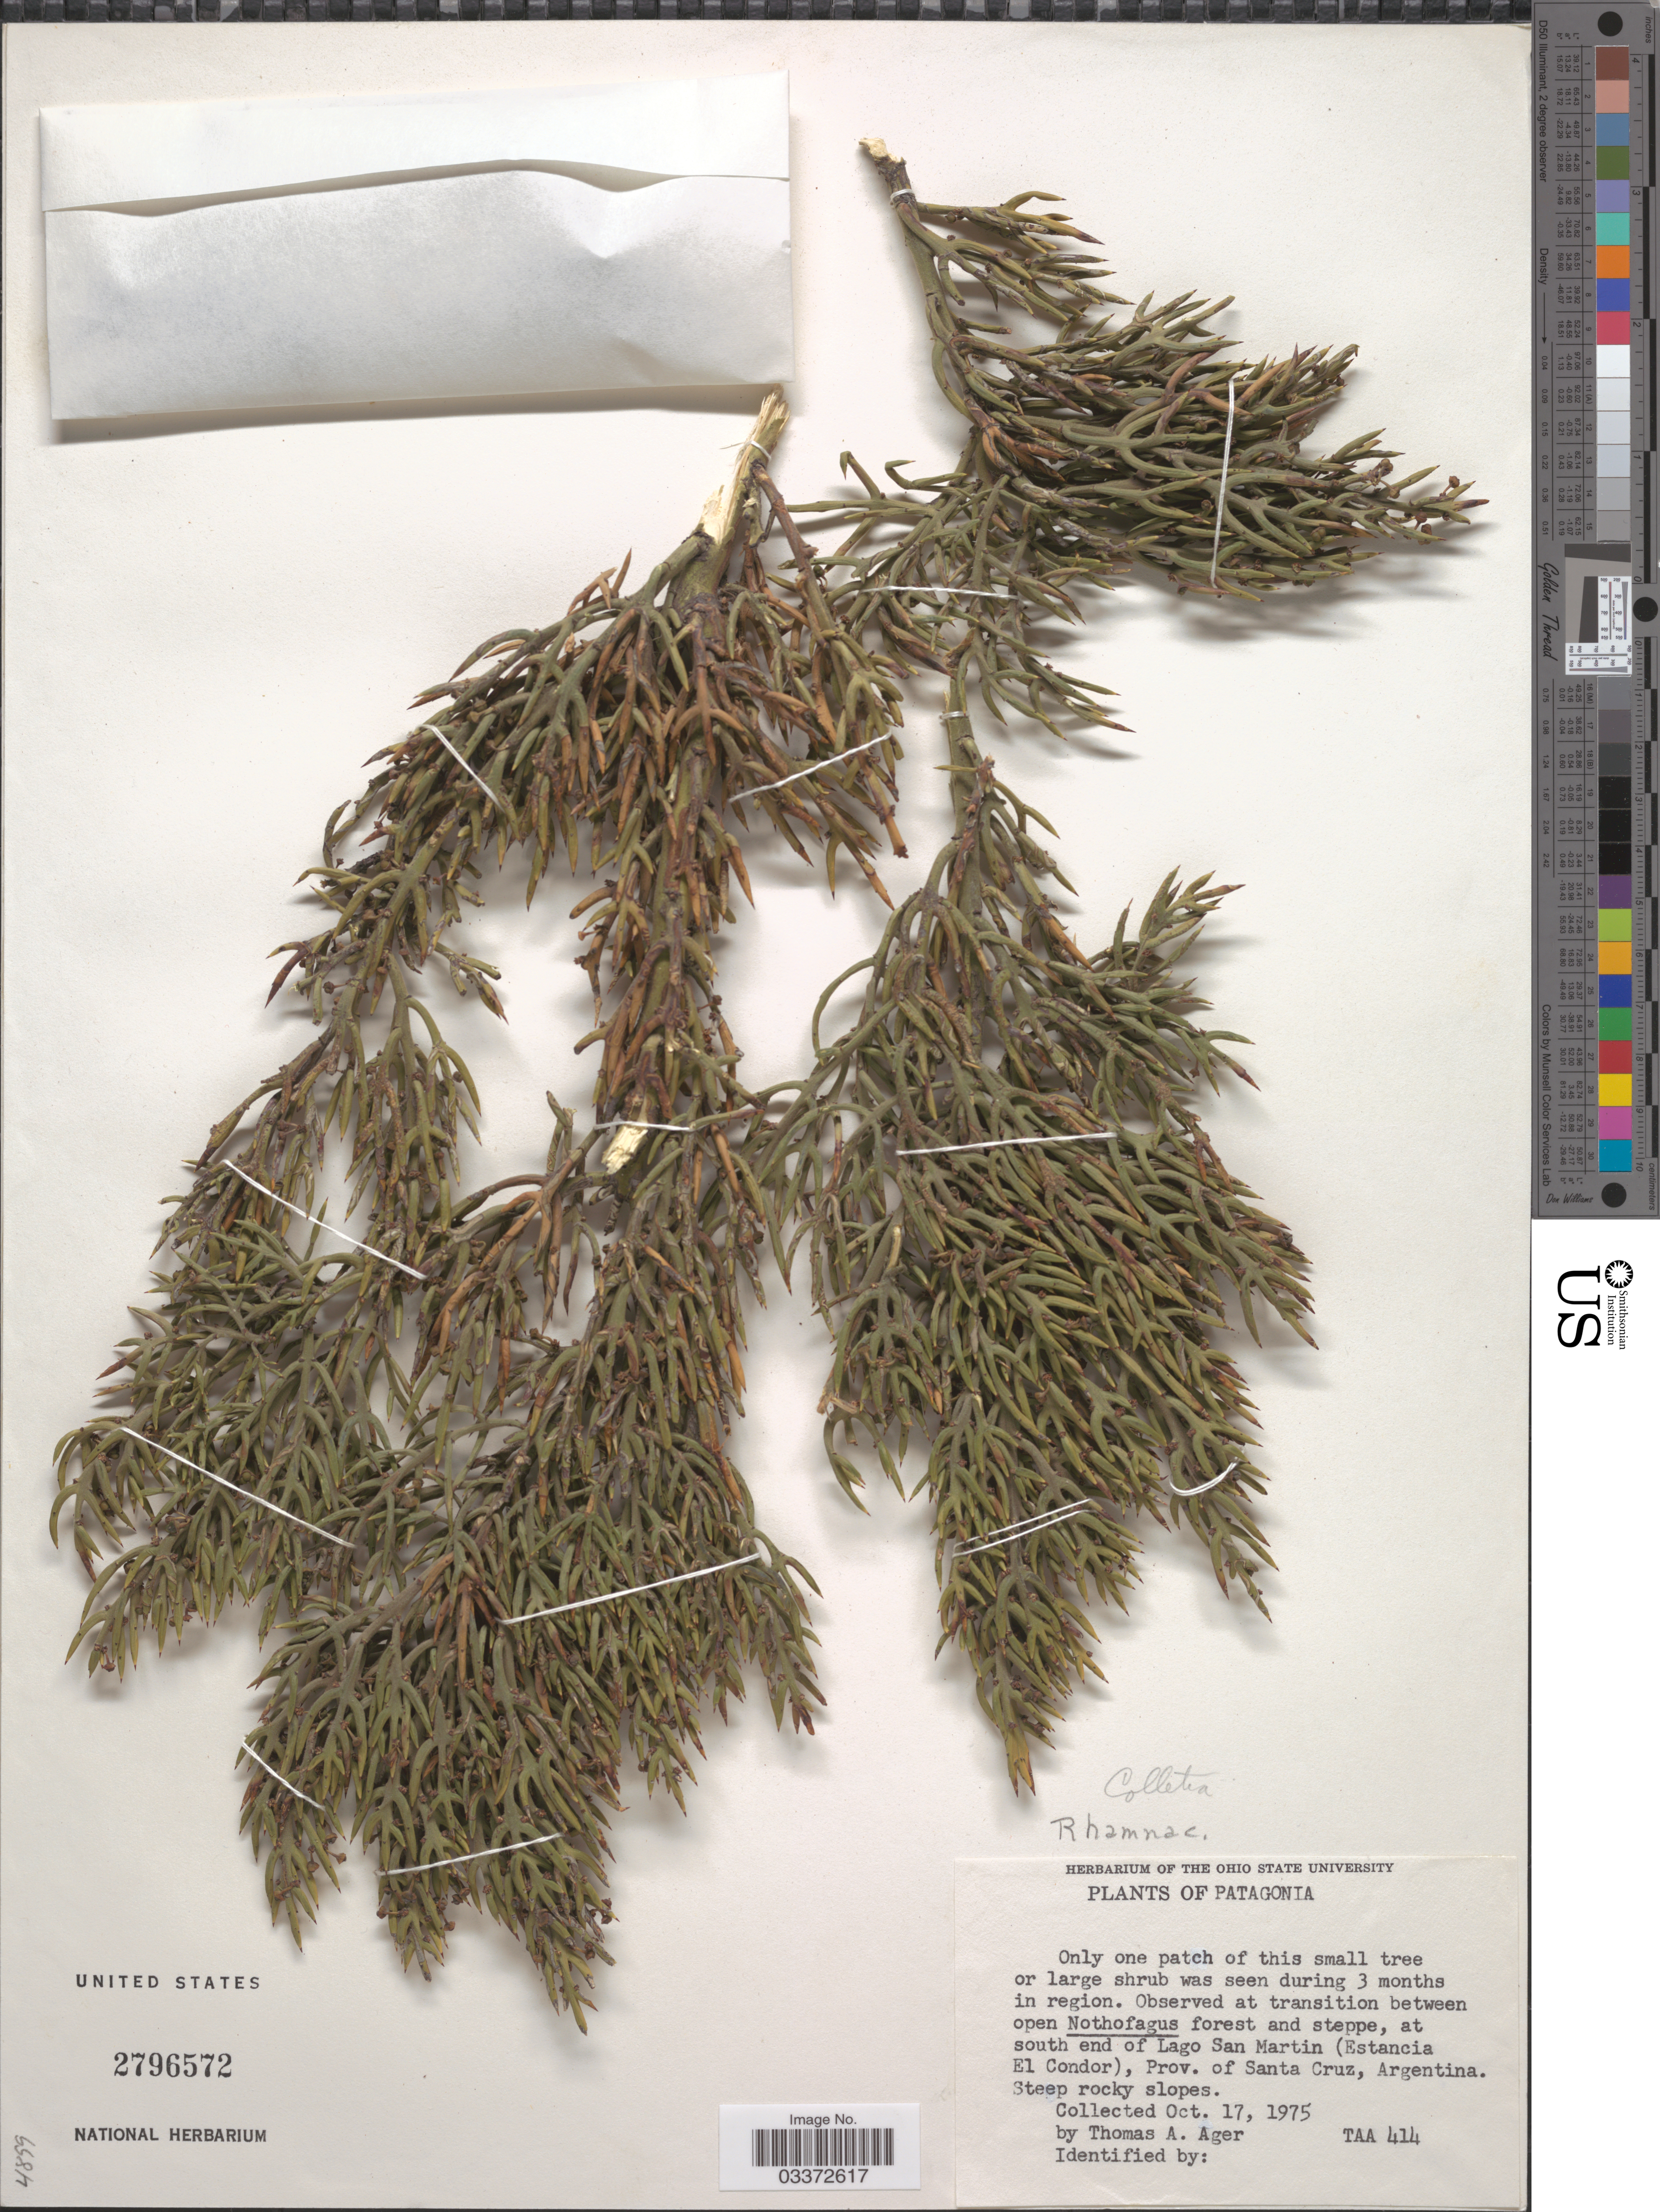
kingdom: Plantae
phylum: Tracheophyta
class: Magnoliopsida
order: Rosales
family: Rhamnaceae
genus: Colletia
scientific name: Colletia sp.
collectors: T. A. Ager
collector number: TAA 414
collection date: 1975-10-17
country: Argentina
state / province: Santa Cruz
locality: Patagonia. At south end of Lago San Martin (Estancia El Condor).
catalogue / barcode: US 2796572